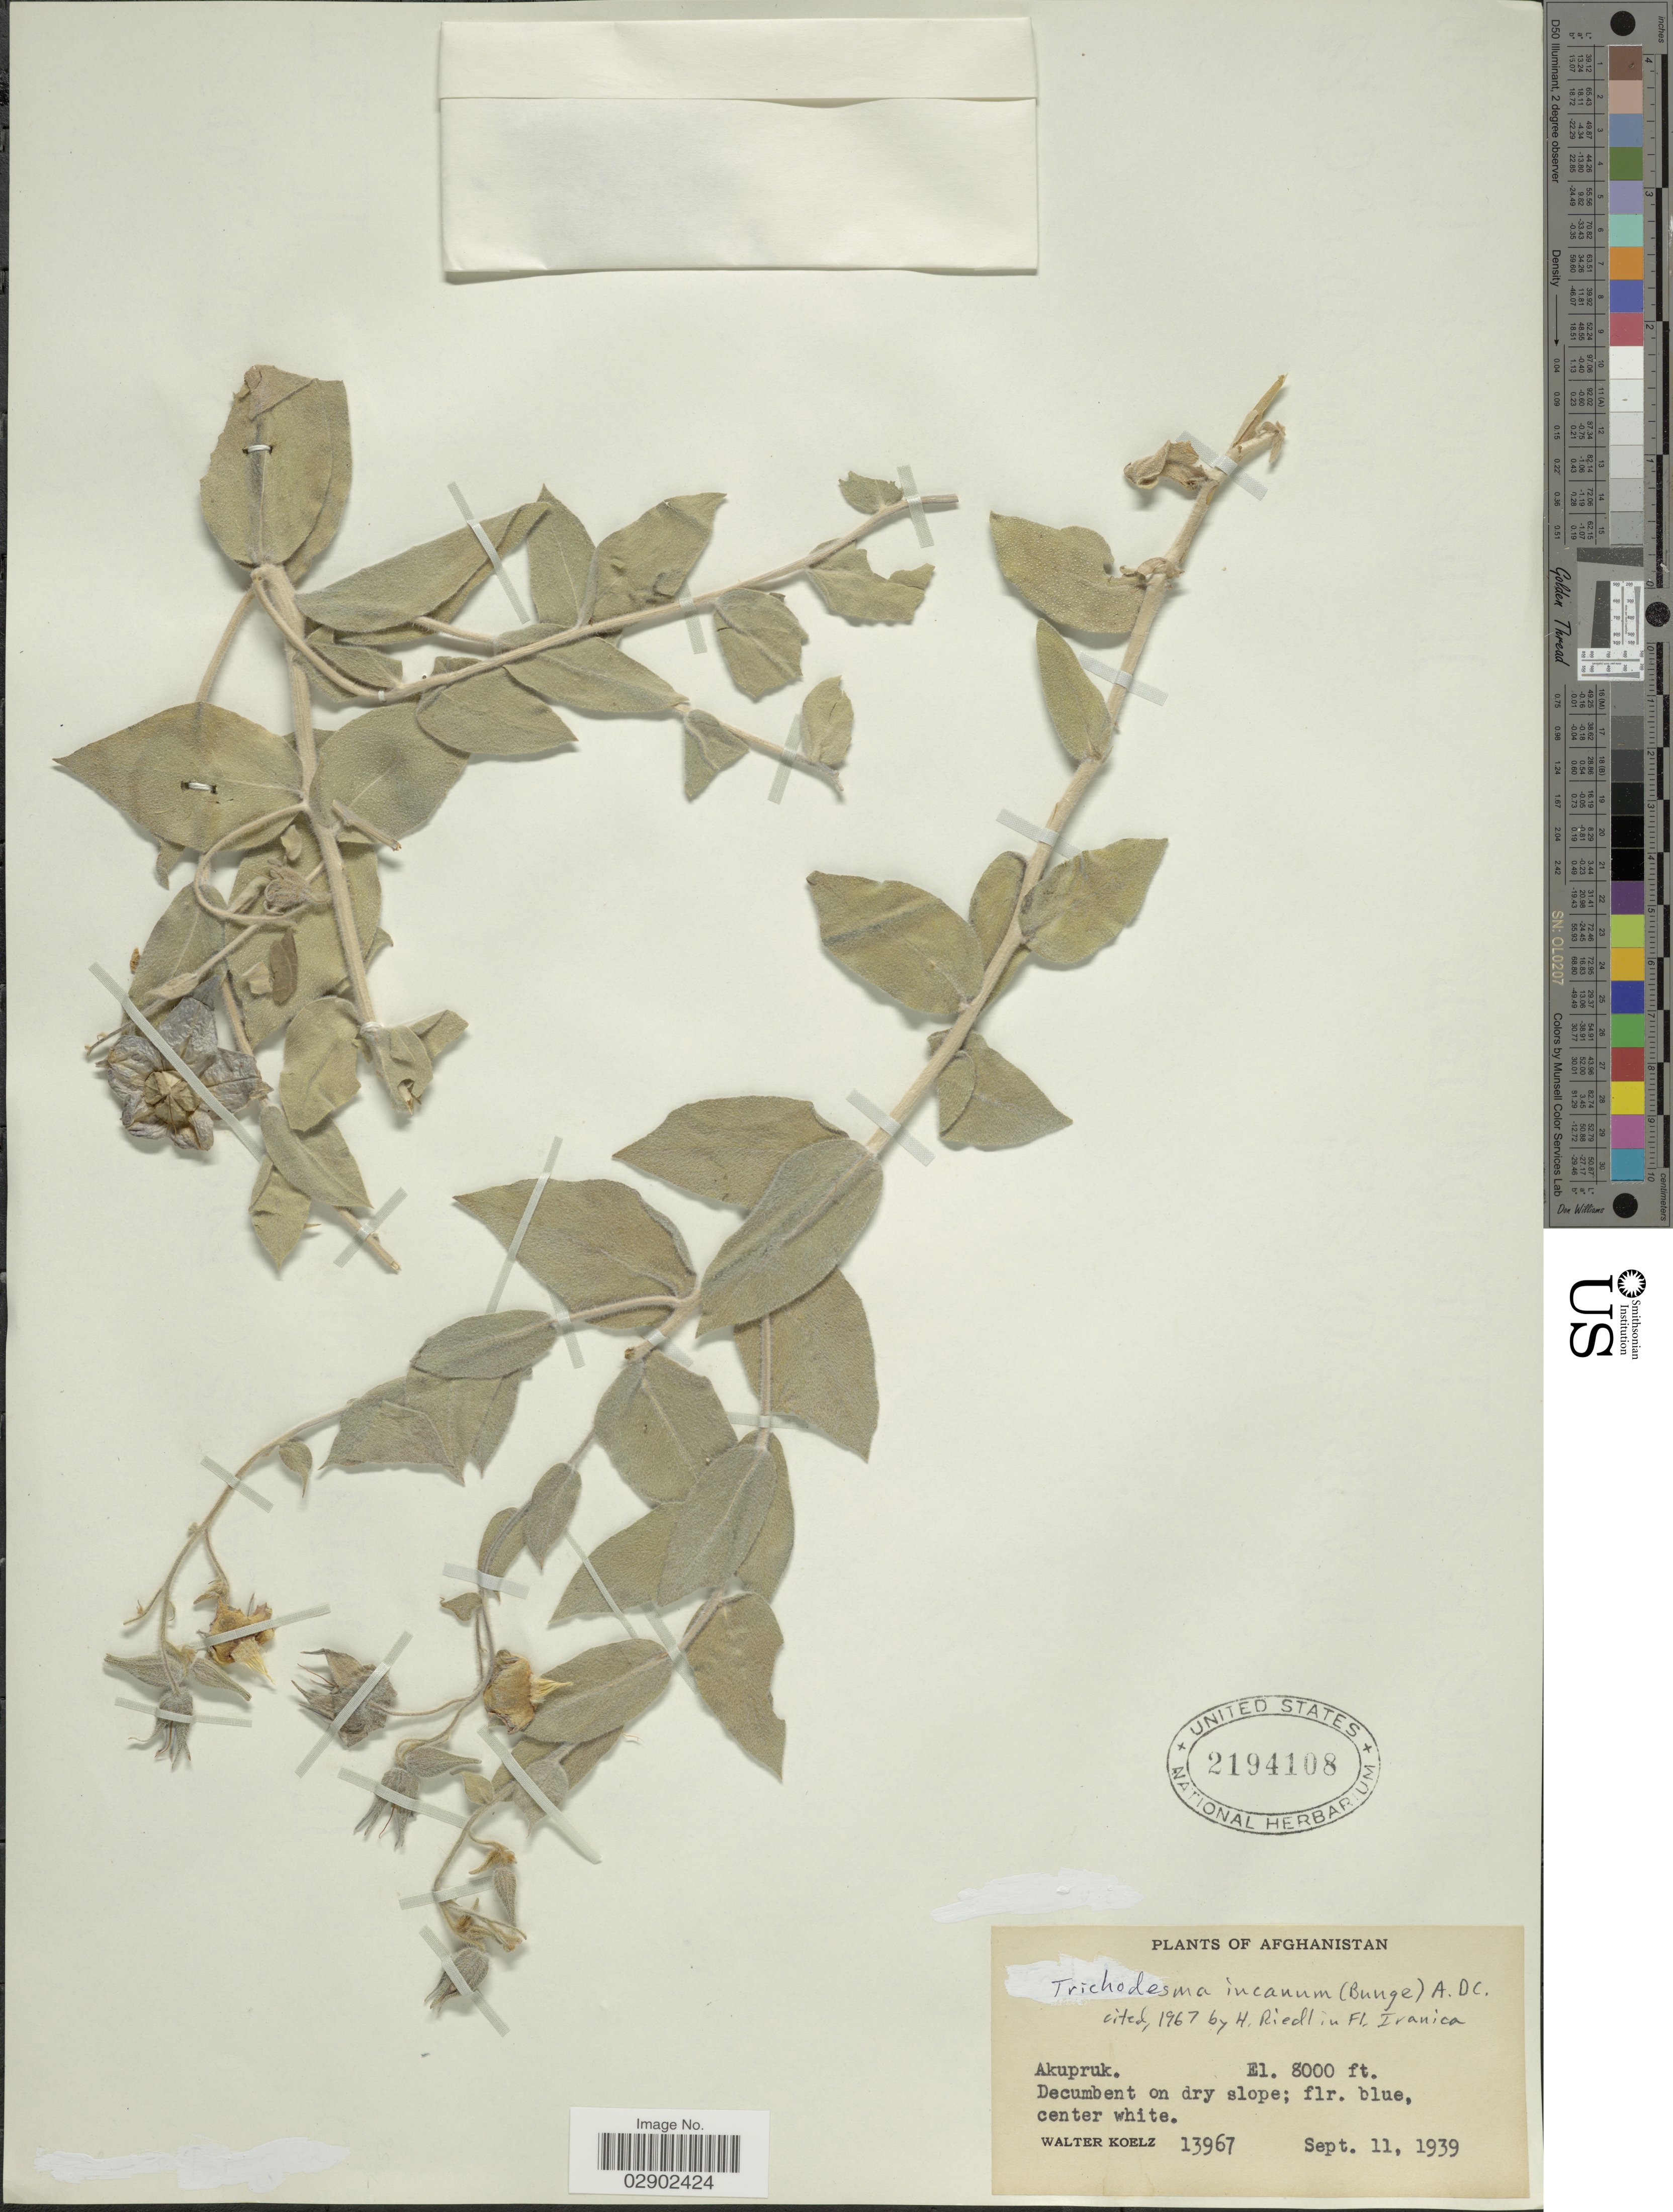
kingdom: Plantae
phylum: Tracheophyta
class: Magnoliopsida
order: Boraginales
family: Boraginaceae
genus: Trichodesma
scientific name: Trichodesma incanum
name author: (Bunge) A. DC.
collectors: W. N. Koelz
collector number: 13967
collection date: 1939-09-11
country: Afghanistan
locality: Akupruk.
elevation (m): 2438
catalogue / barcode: US 2194108